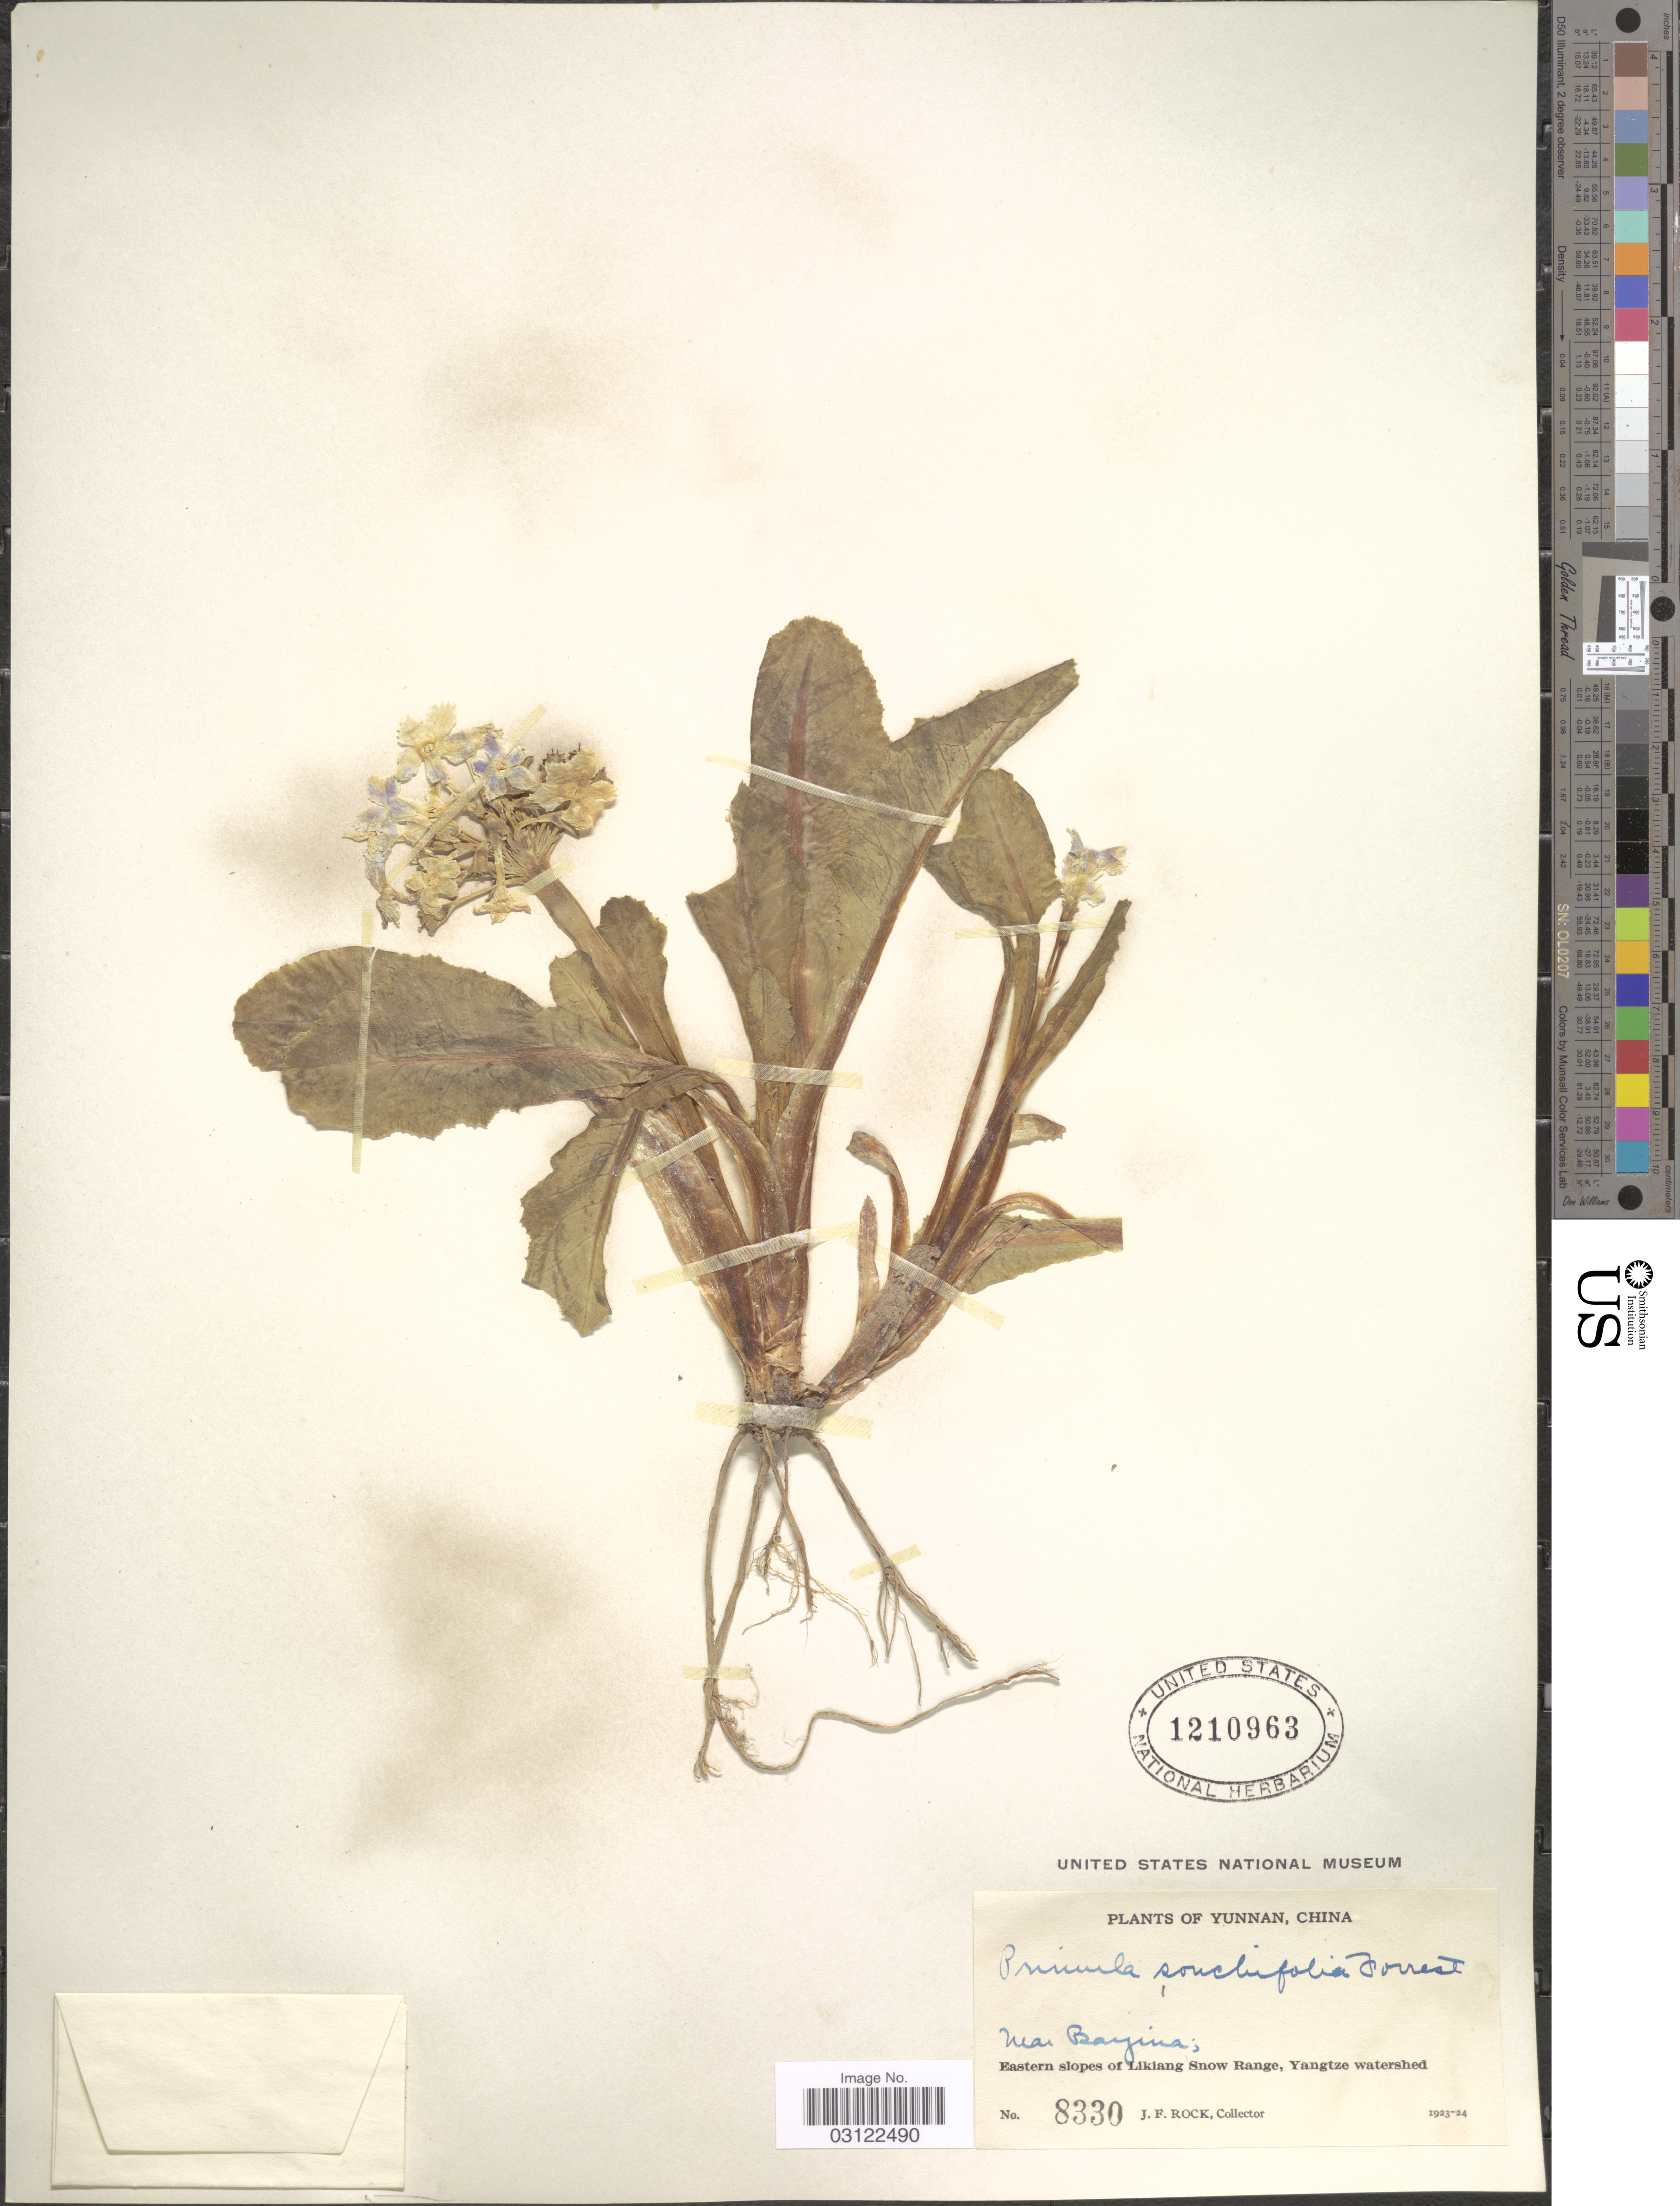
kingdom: Plantae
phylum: Tracheophyta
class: Magnoliopsida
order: Ericales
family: Primulaceae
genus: Primula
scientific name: Primula sonchifolia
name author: Franch.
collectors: J. Rock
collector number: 8330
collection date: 1923/1924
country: China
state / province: Yunnan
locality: Mar Bayima; Eastern slopes of Likiang Snow Range, Yangtze watershed.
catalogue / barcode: US 1210963